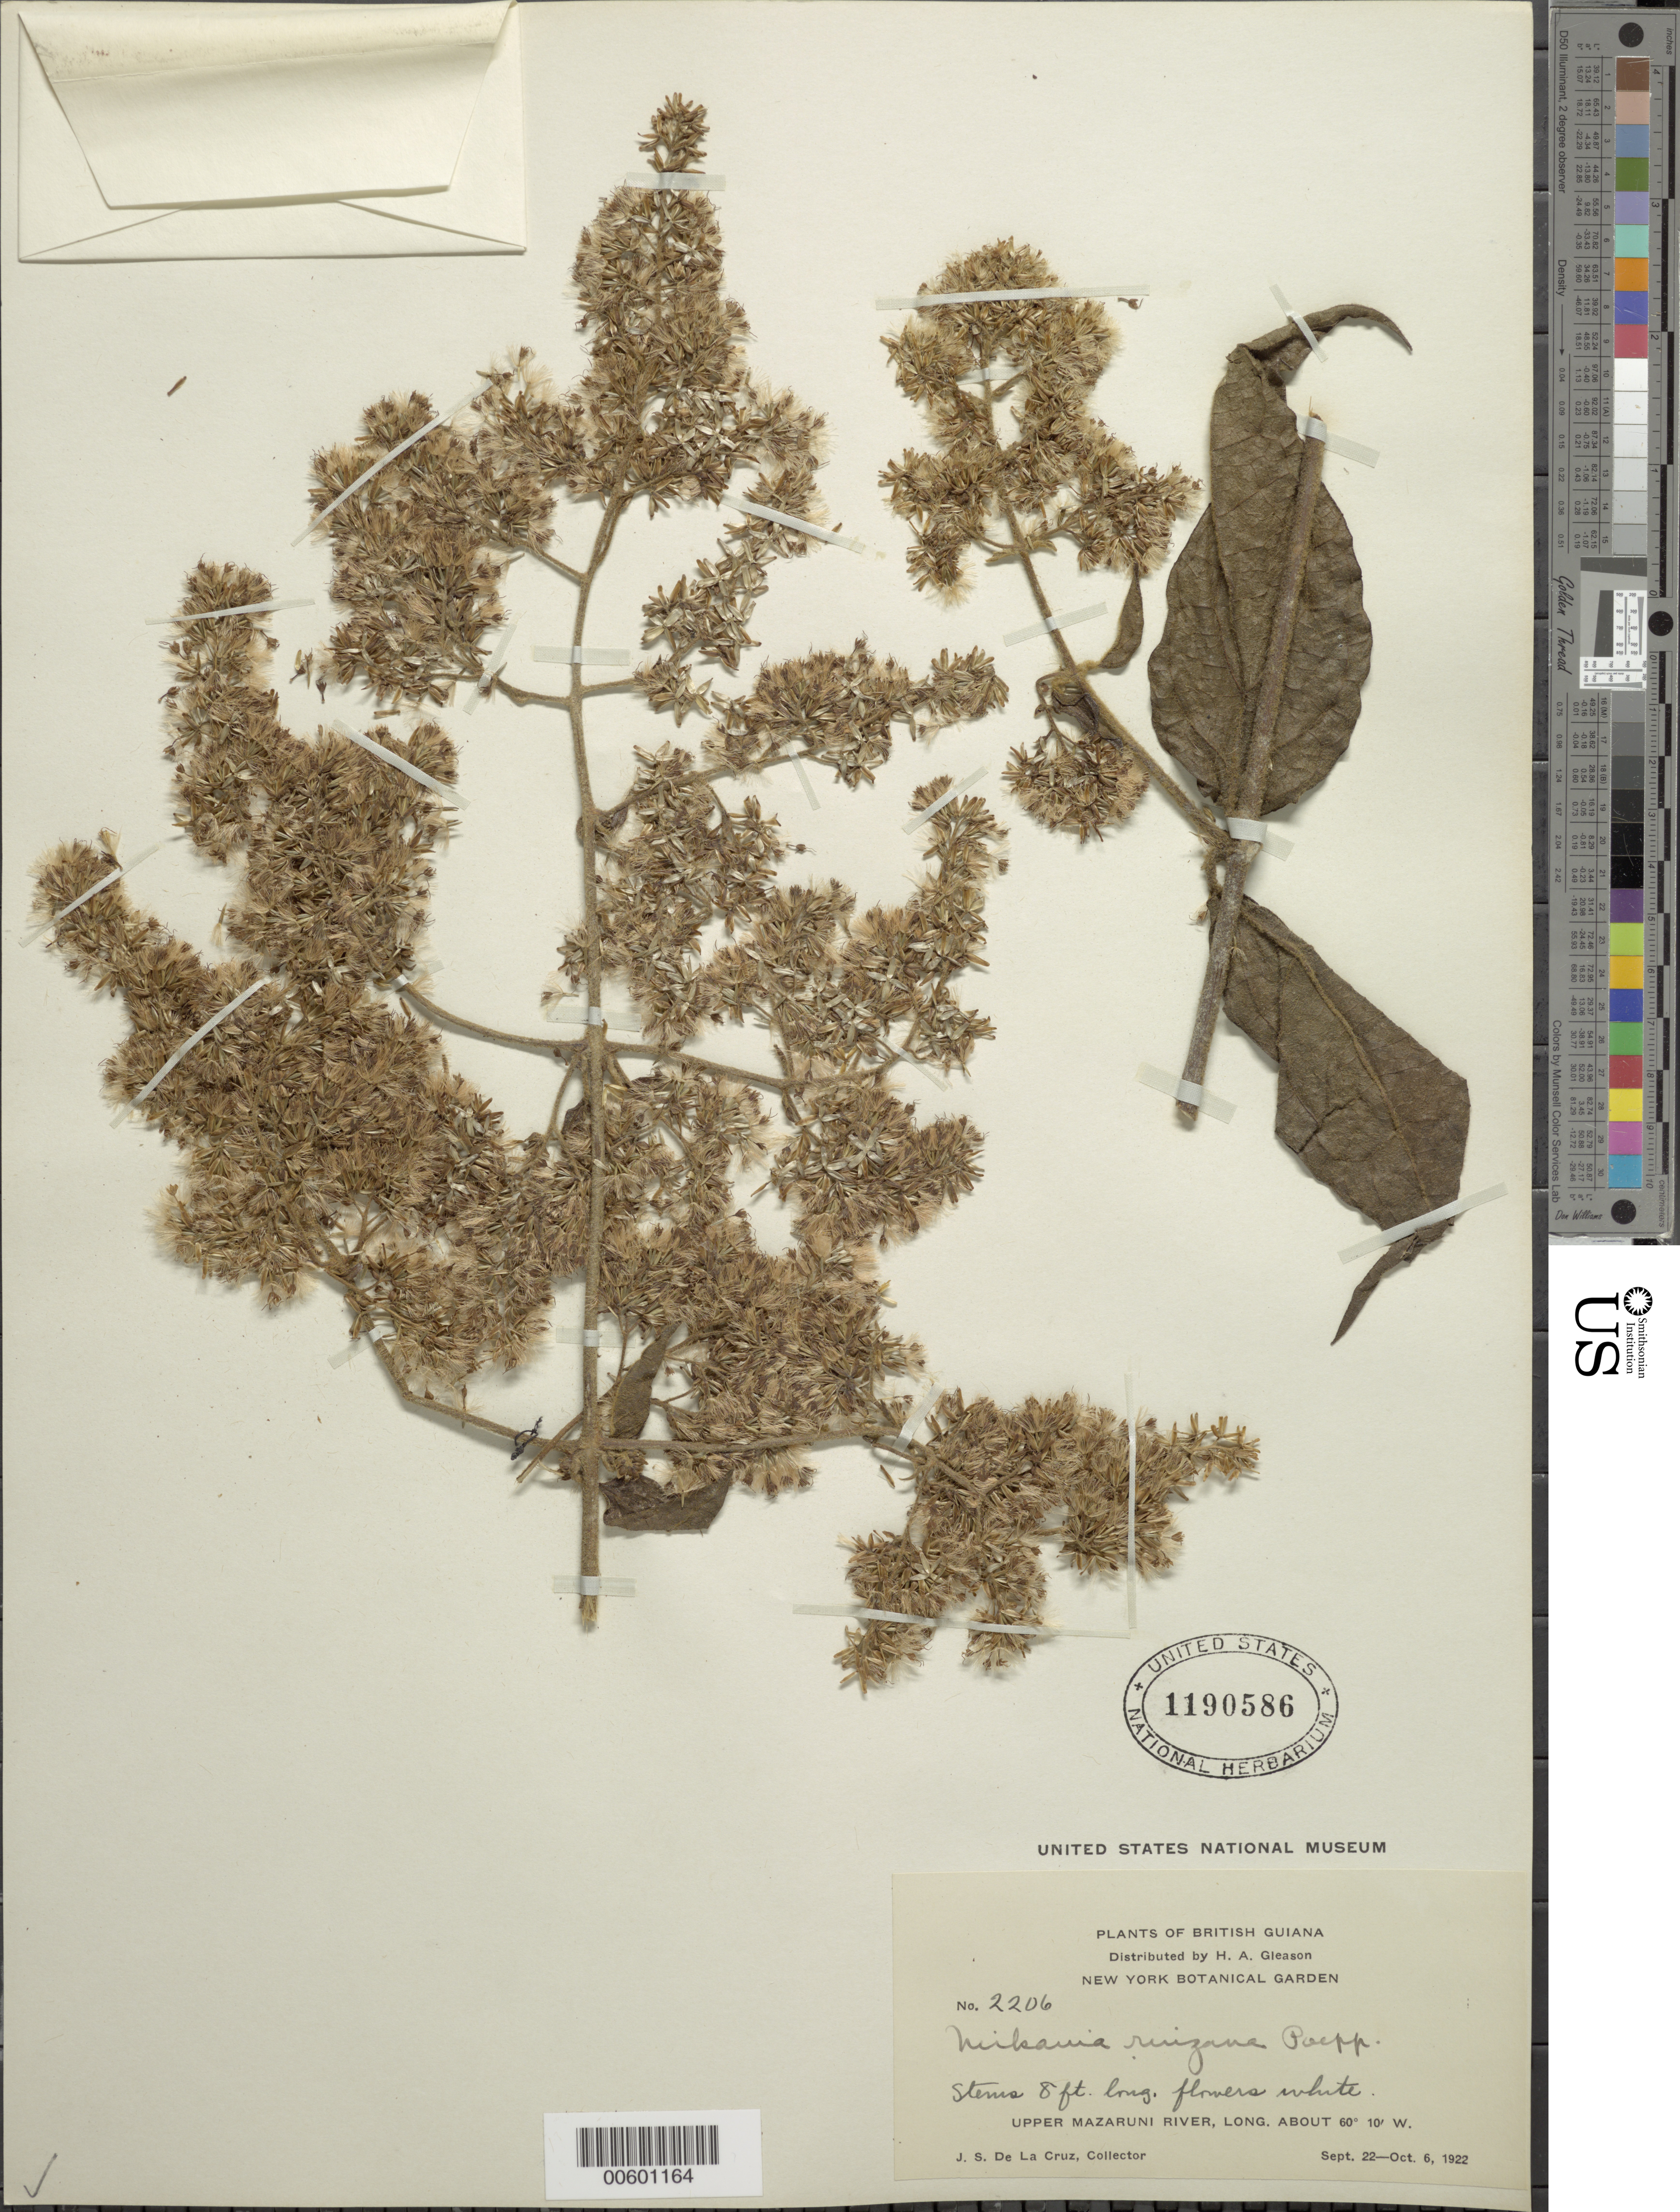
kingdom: Plantae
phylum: Tracheophyta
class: Magnoliopsida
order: Asterales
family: Asteraceae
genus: Mikania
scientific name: Mikania ruiziana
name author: Poepp.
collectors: J. S. de la Cruz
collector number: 2206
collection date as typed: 22-Sep-22 to 6-Oct-22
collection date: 1922-09-22/1922-10-06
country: Guyana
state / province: Cuyuni-Mazaruni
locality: Upper Mazaruni R.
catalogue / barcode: US 1190586